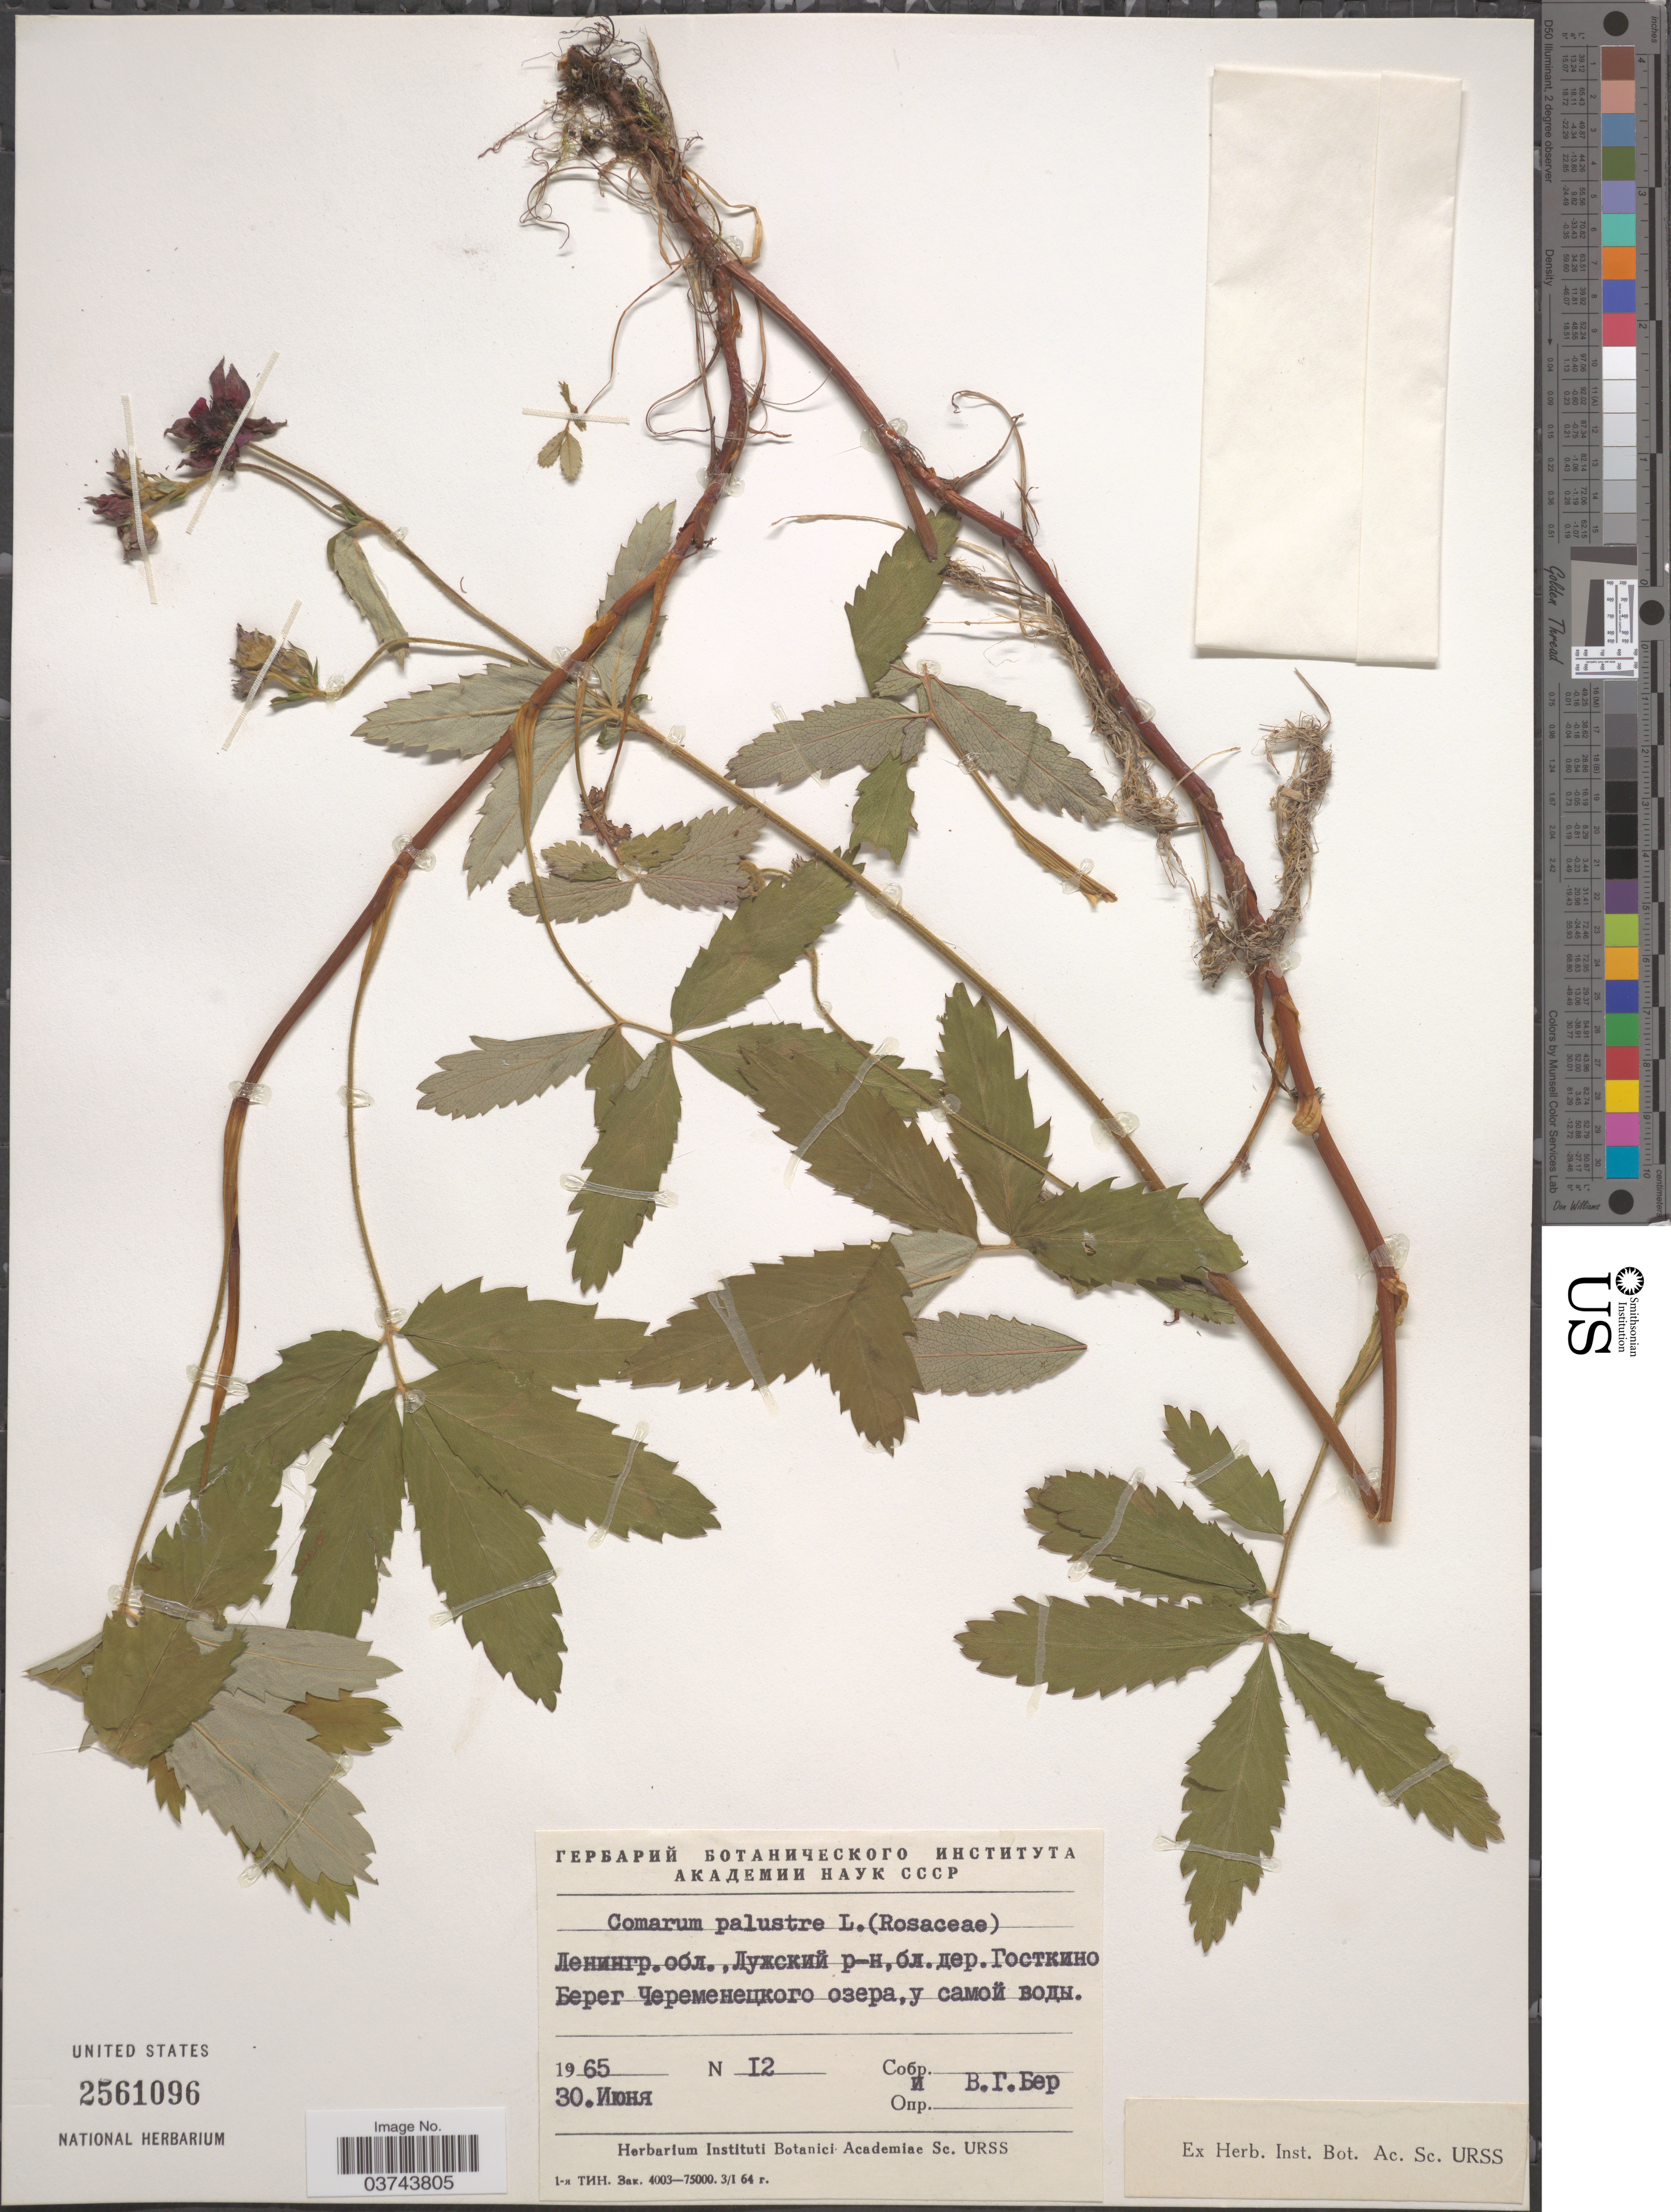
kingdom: Plantae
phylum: Tracheophyta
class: Magnoliopsida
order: Rosales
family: Rosaceae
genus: Comarum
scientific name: Comarum palustre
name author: L.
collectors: X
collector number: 12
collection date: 1965-06-30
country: Russian Federation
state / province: Leningrad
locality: Luzhskiy Rayon, near village Gostkino, shore of lake Cheremenetskoe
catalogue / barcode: US 2561096